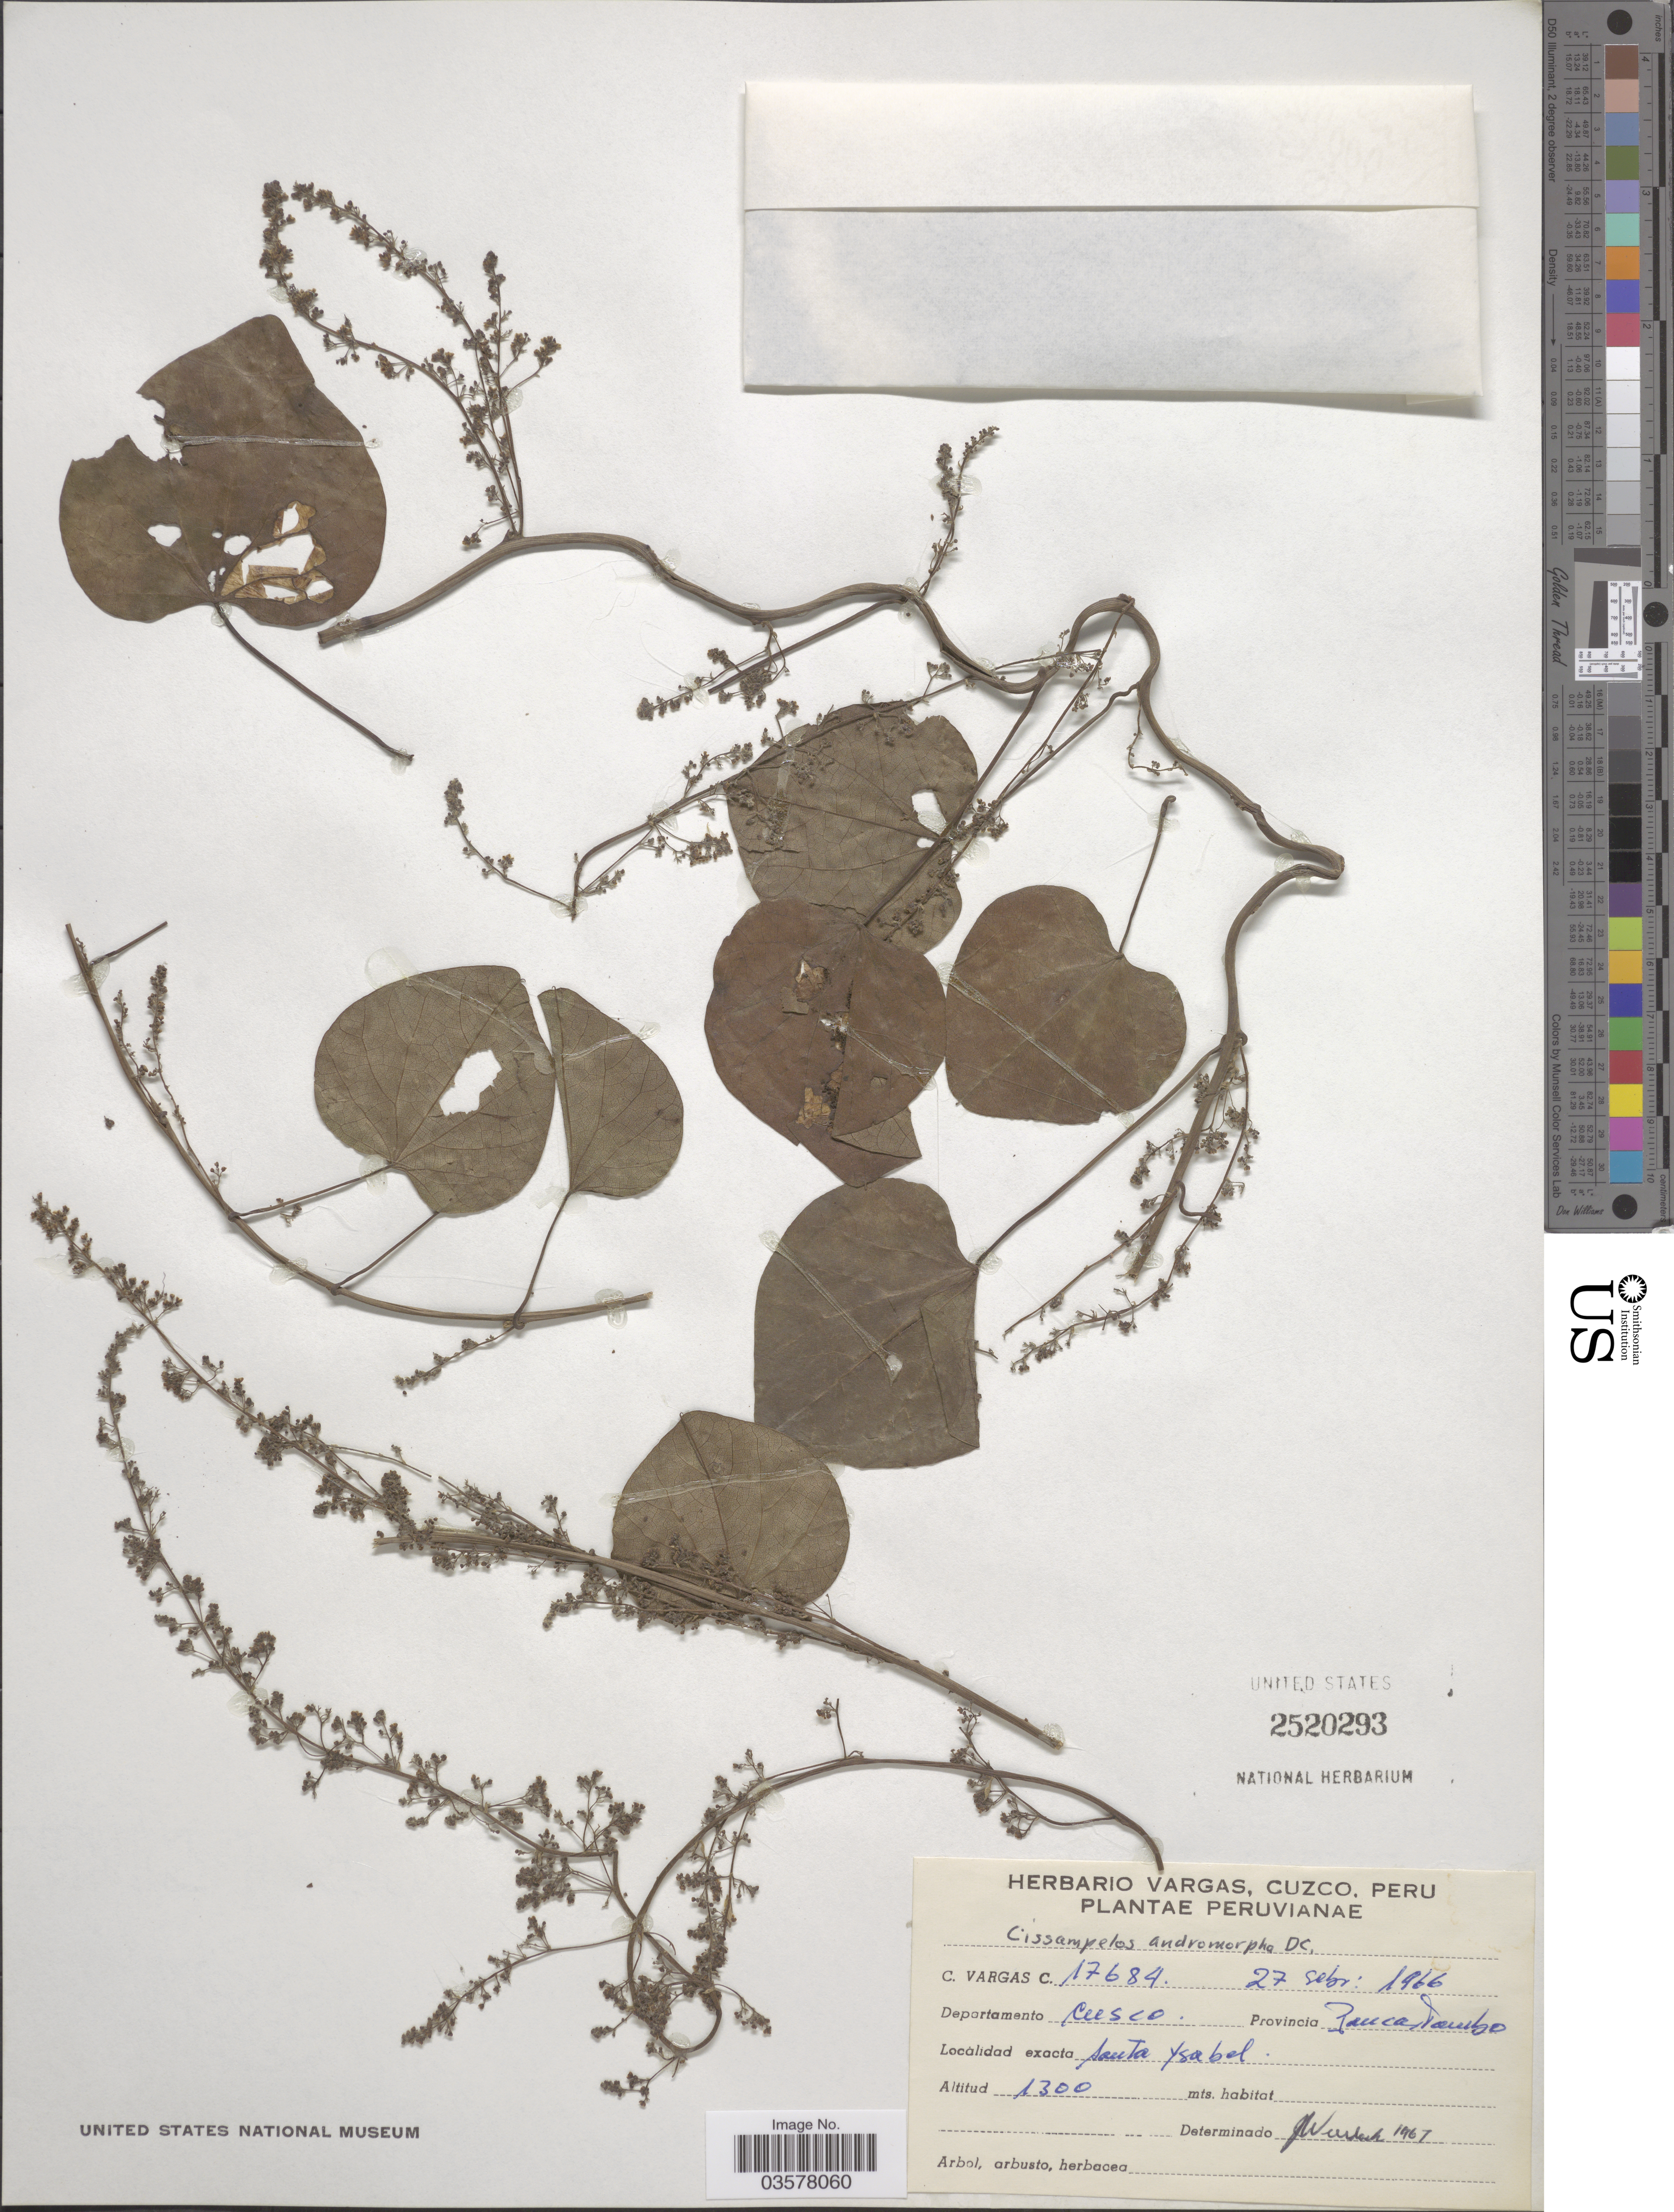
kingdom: Plantae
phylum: Tracheophyta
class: Magnoliopsida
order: Ranunculales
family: Menispermaceae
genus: Cissampelos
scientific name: Cissampelos andromorpha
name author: DC.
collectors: C. Vargas Calderón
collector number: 17684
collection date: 1966-09-27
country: Peru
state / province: Cusco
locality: Departamento Cusco. Provincia Paucartambo. Santa Ysabel.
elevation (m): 1300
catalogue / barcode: US 2520293